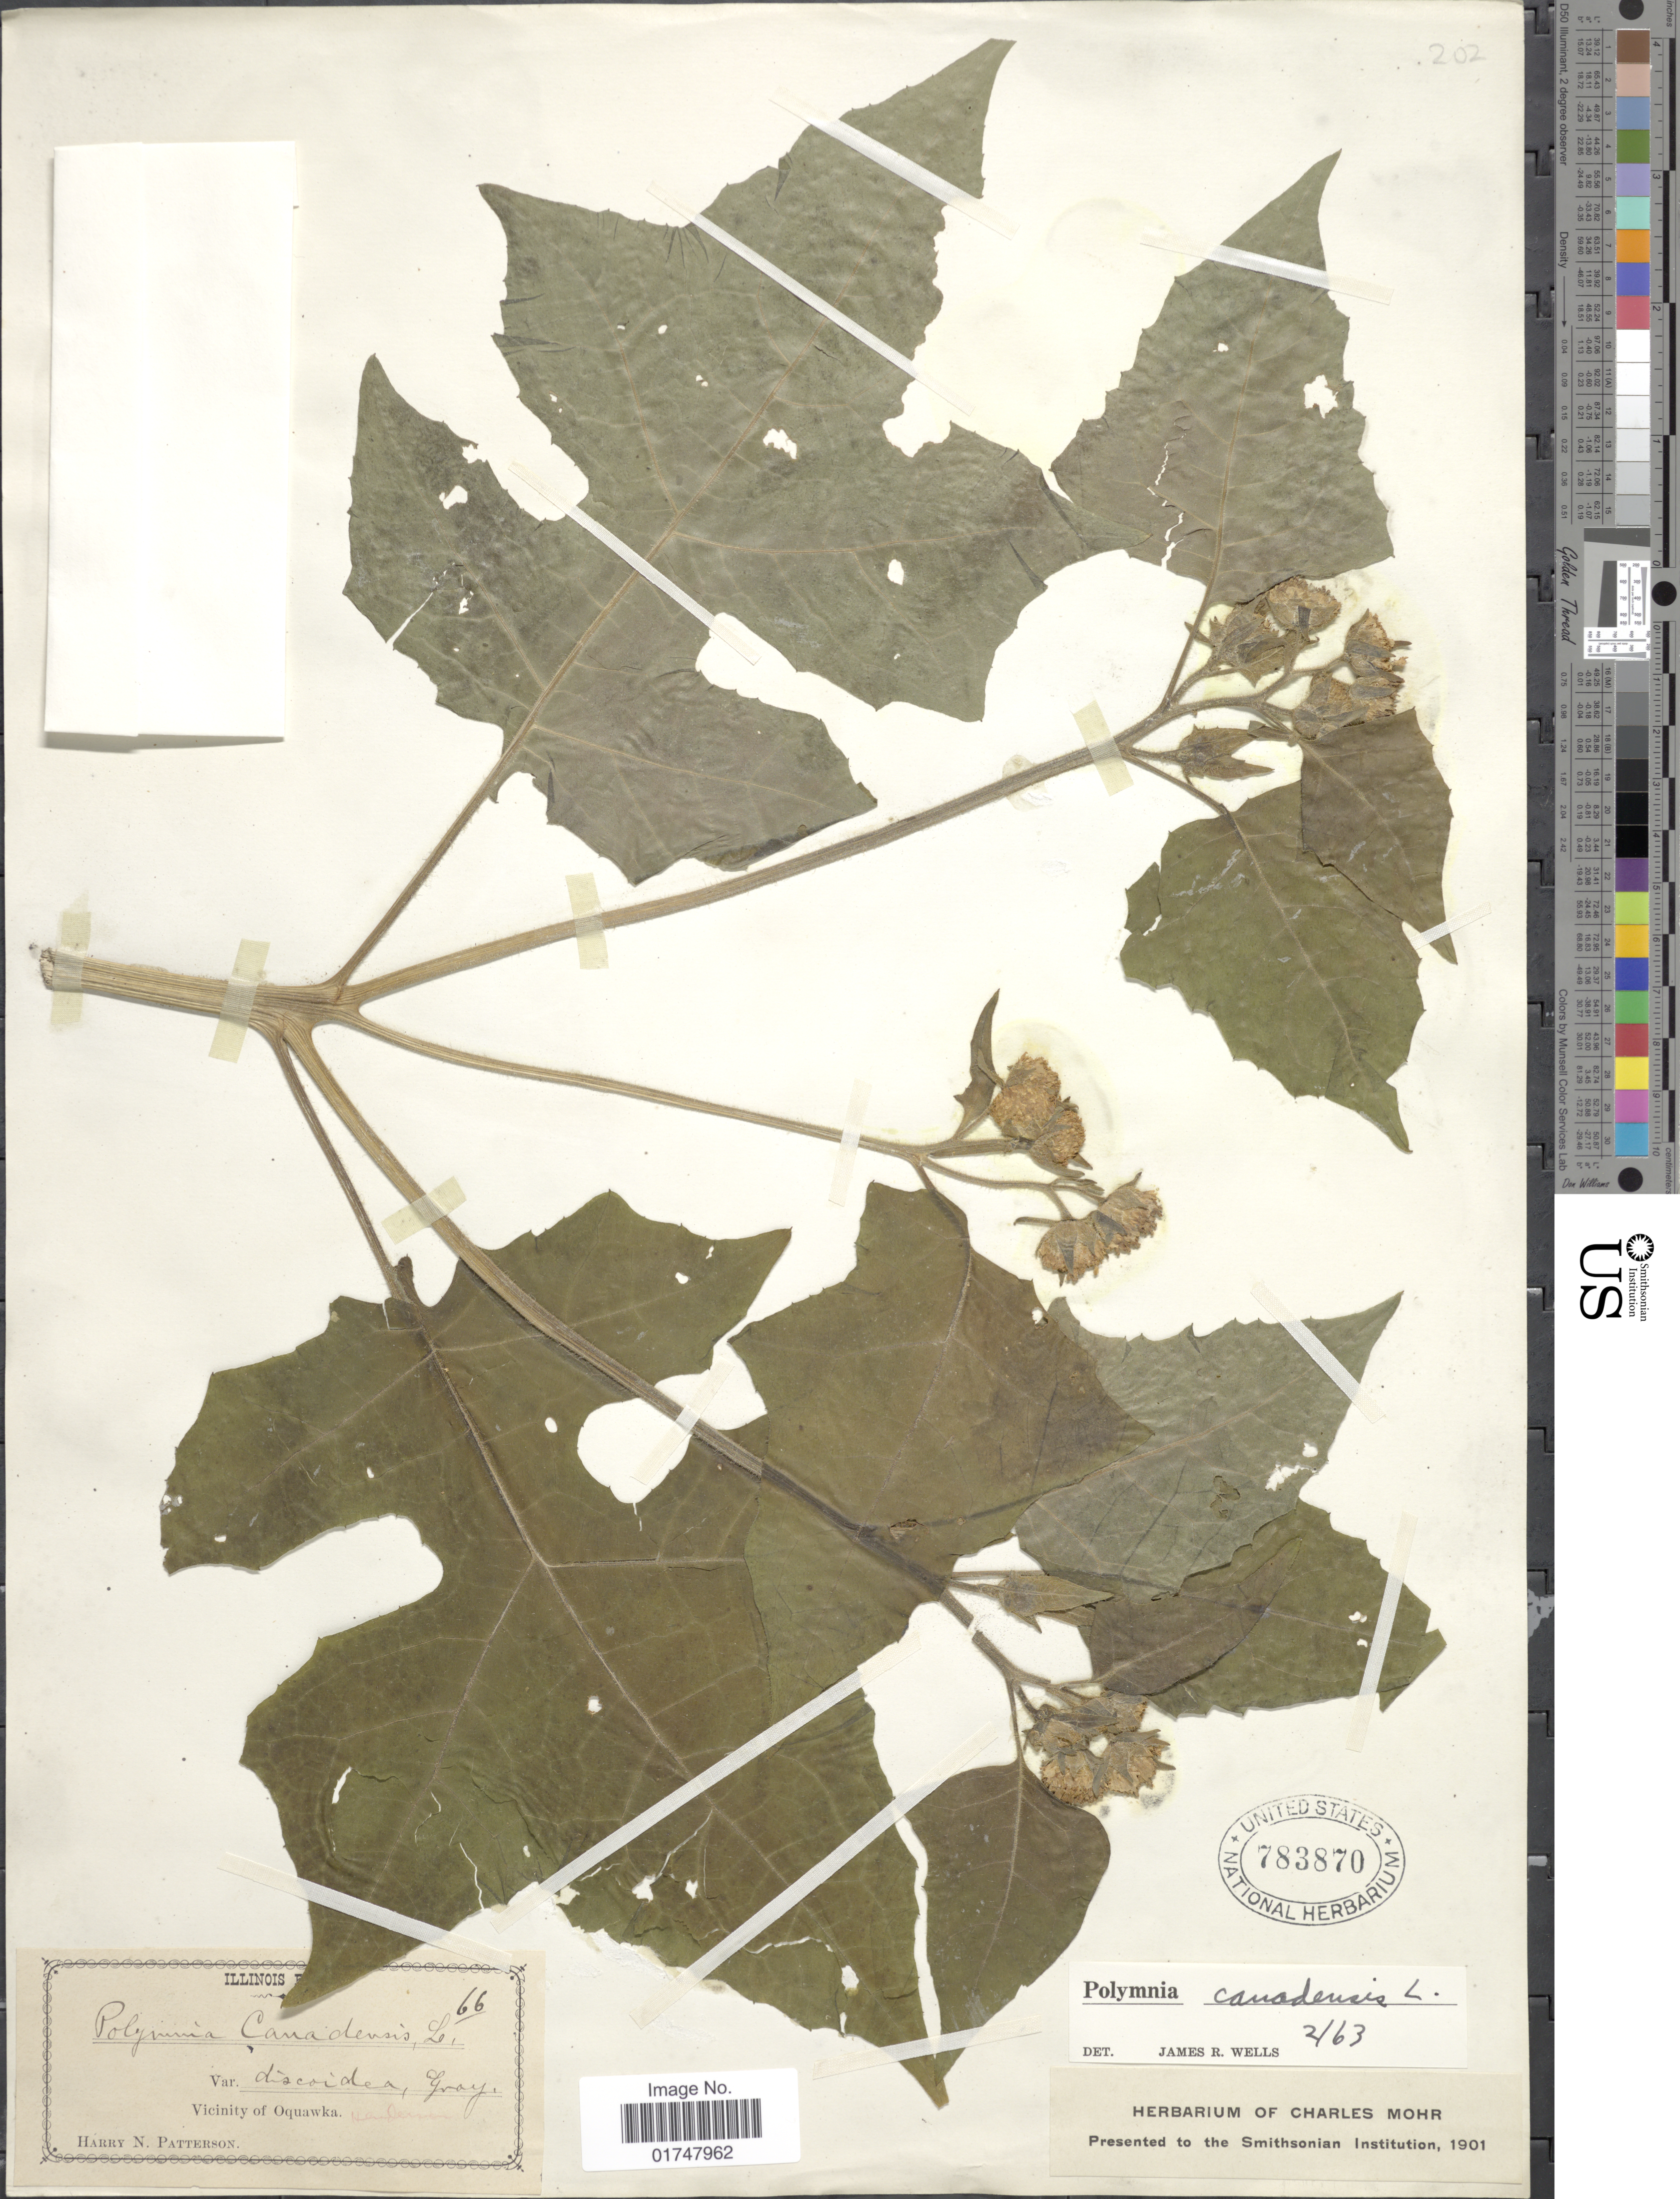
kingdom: Plantae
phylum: Tracheophyta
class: Magnoliopsida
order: Asterales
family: Asteraceae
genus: Polymnia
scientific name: Polymnia canadensis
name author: L.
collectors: H. N. Patterson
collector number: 66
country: United States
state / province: Illinois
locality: Vicinity of Oquawka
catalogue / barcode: US 783870